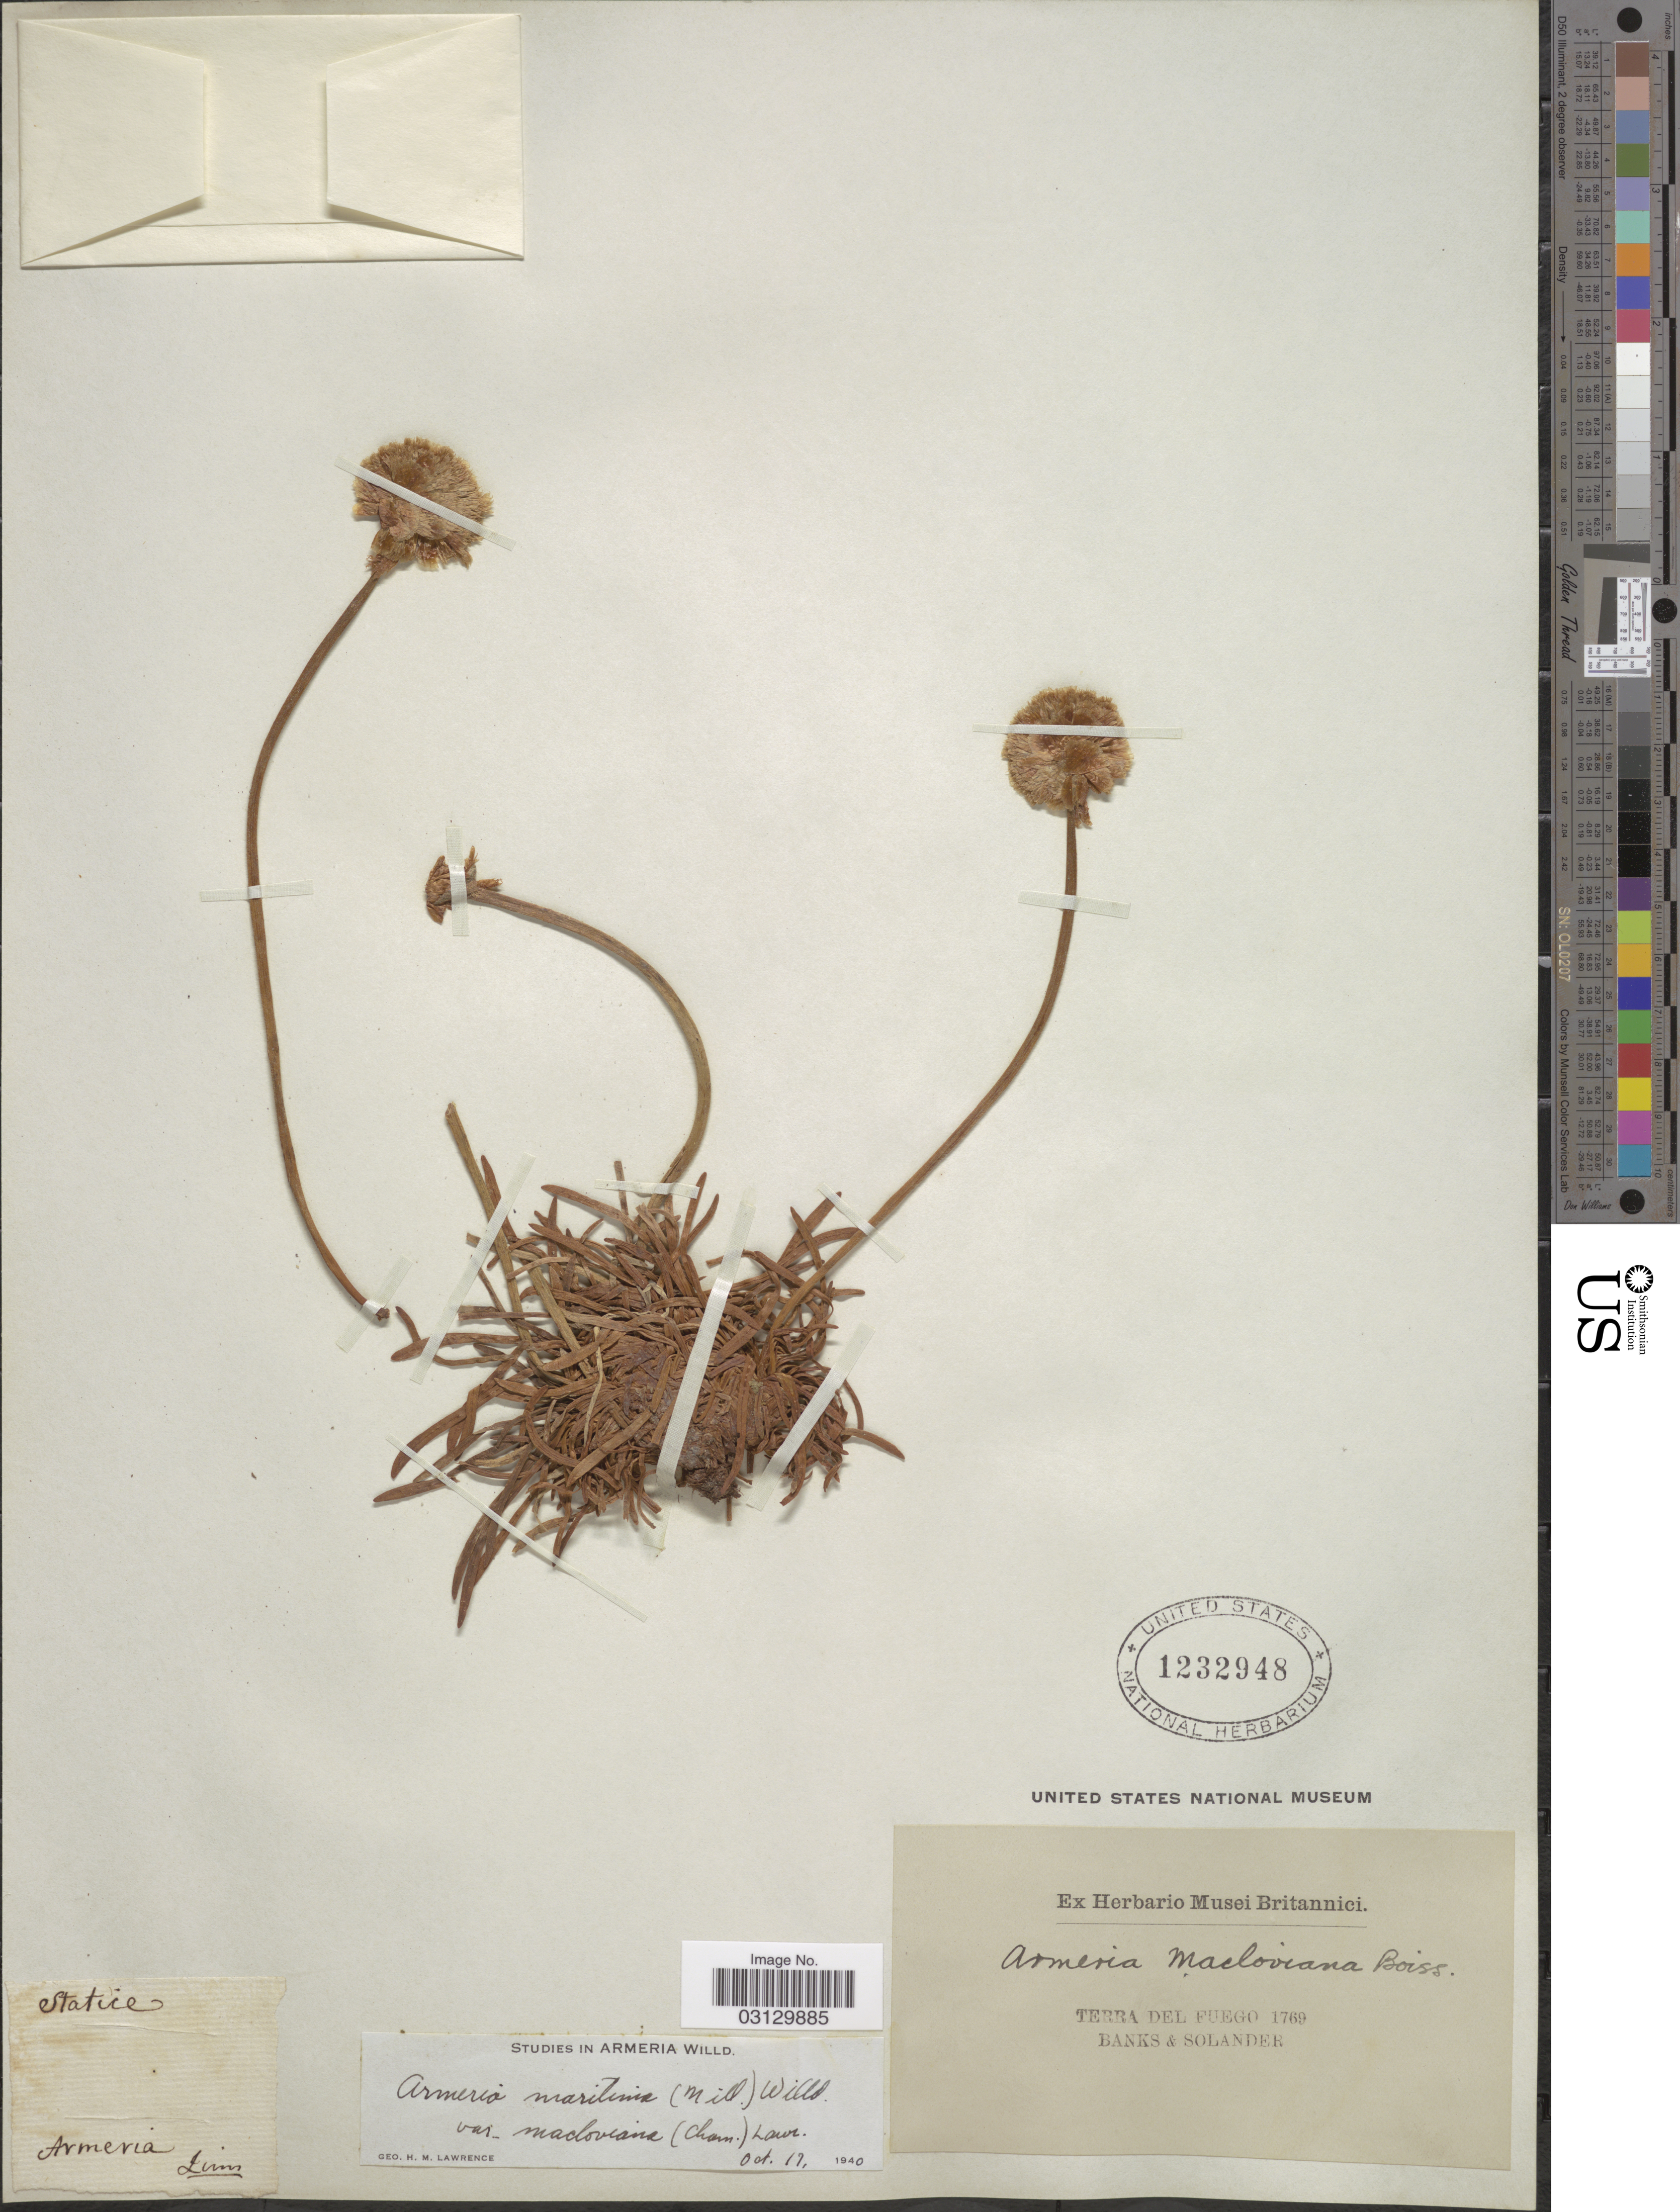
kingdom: Plantae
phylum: Tracheophyta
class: Magnoliopsida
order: Caryophyllales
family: Plumbaginaceae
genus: Armeria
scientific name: Armeria maritima subsp. andina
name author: (Poepp. ex Boiss.) D.M. Moore & H.O. Yates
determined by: Strong, M. T., (US), Smithsonian Institution - National Museum of Natural History (UNITED STATES)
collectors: -- Banks & -- Solander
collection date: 1769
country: Argentina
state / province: Tierra del Fuego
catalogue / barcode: US 1232948